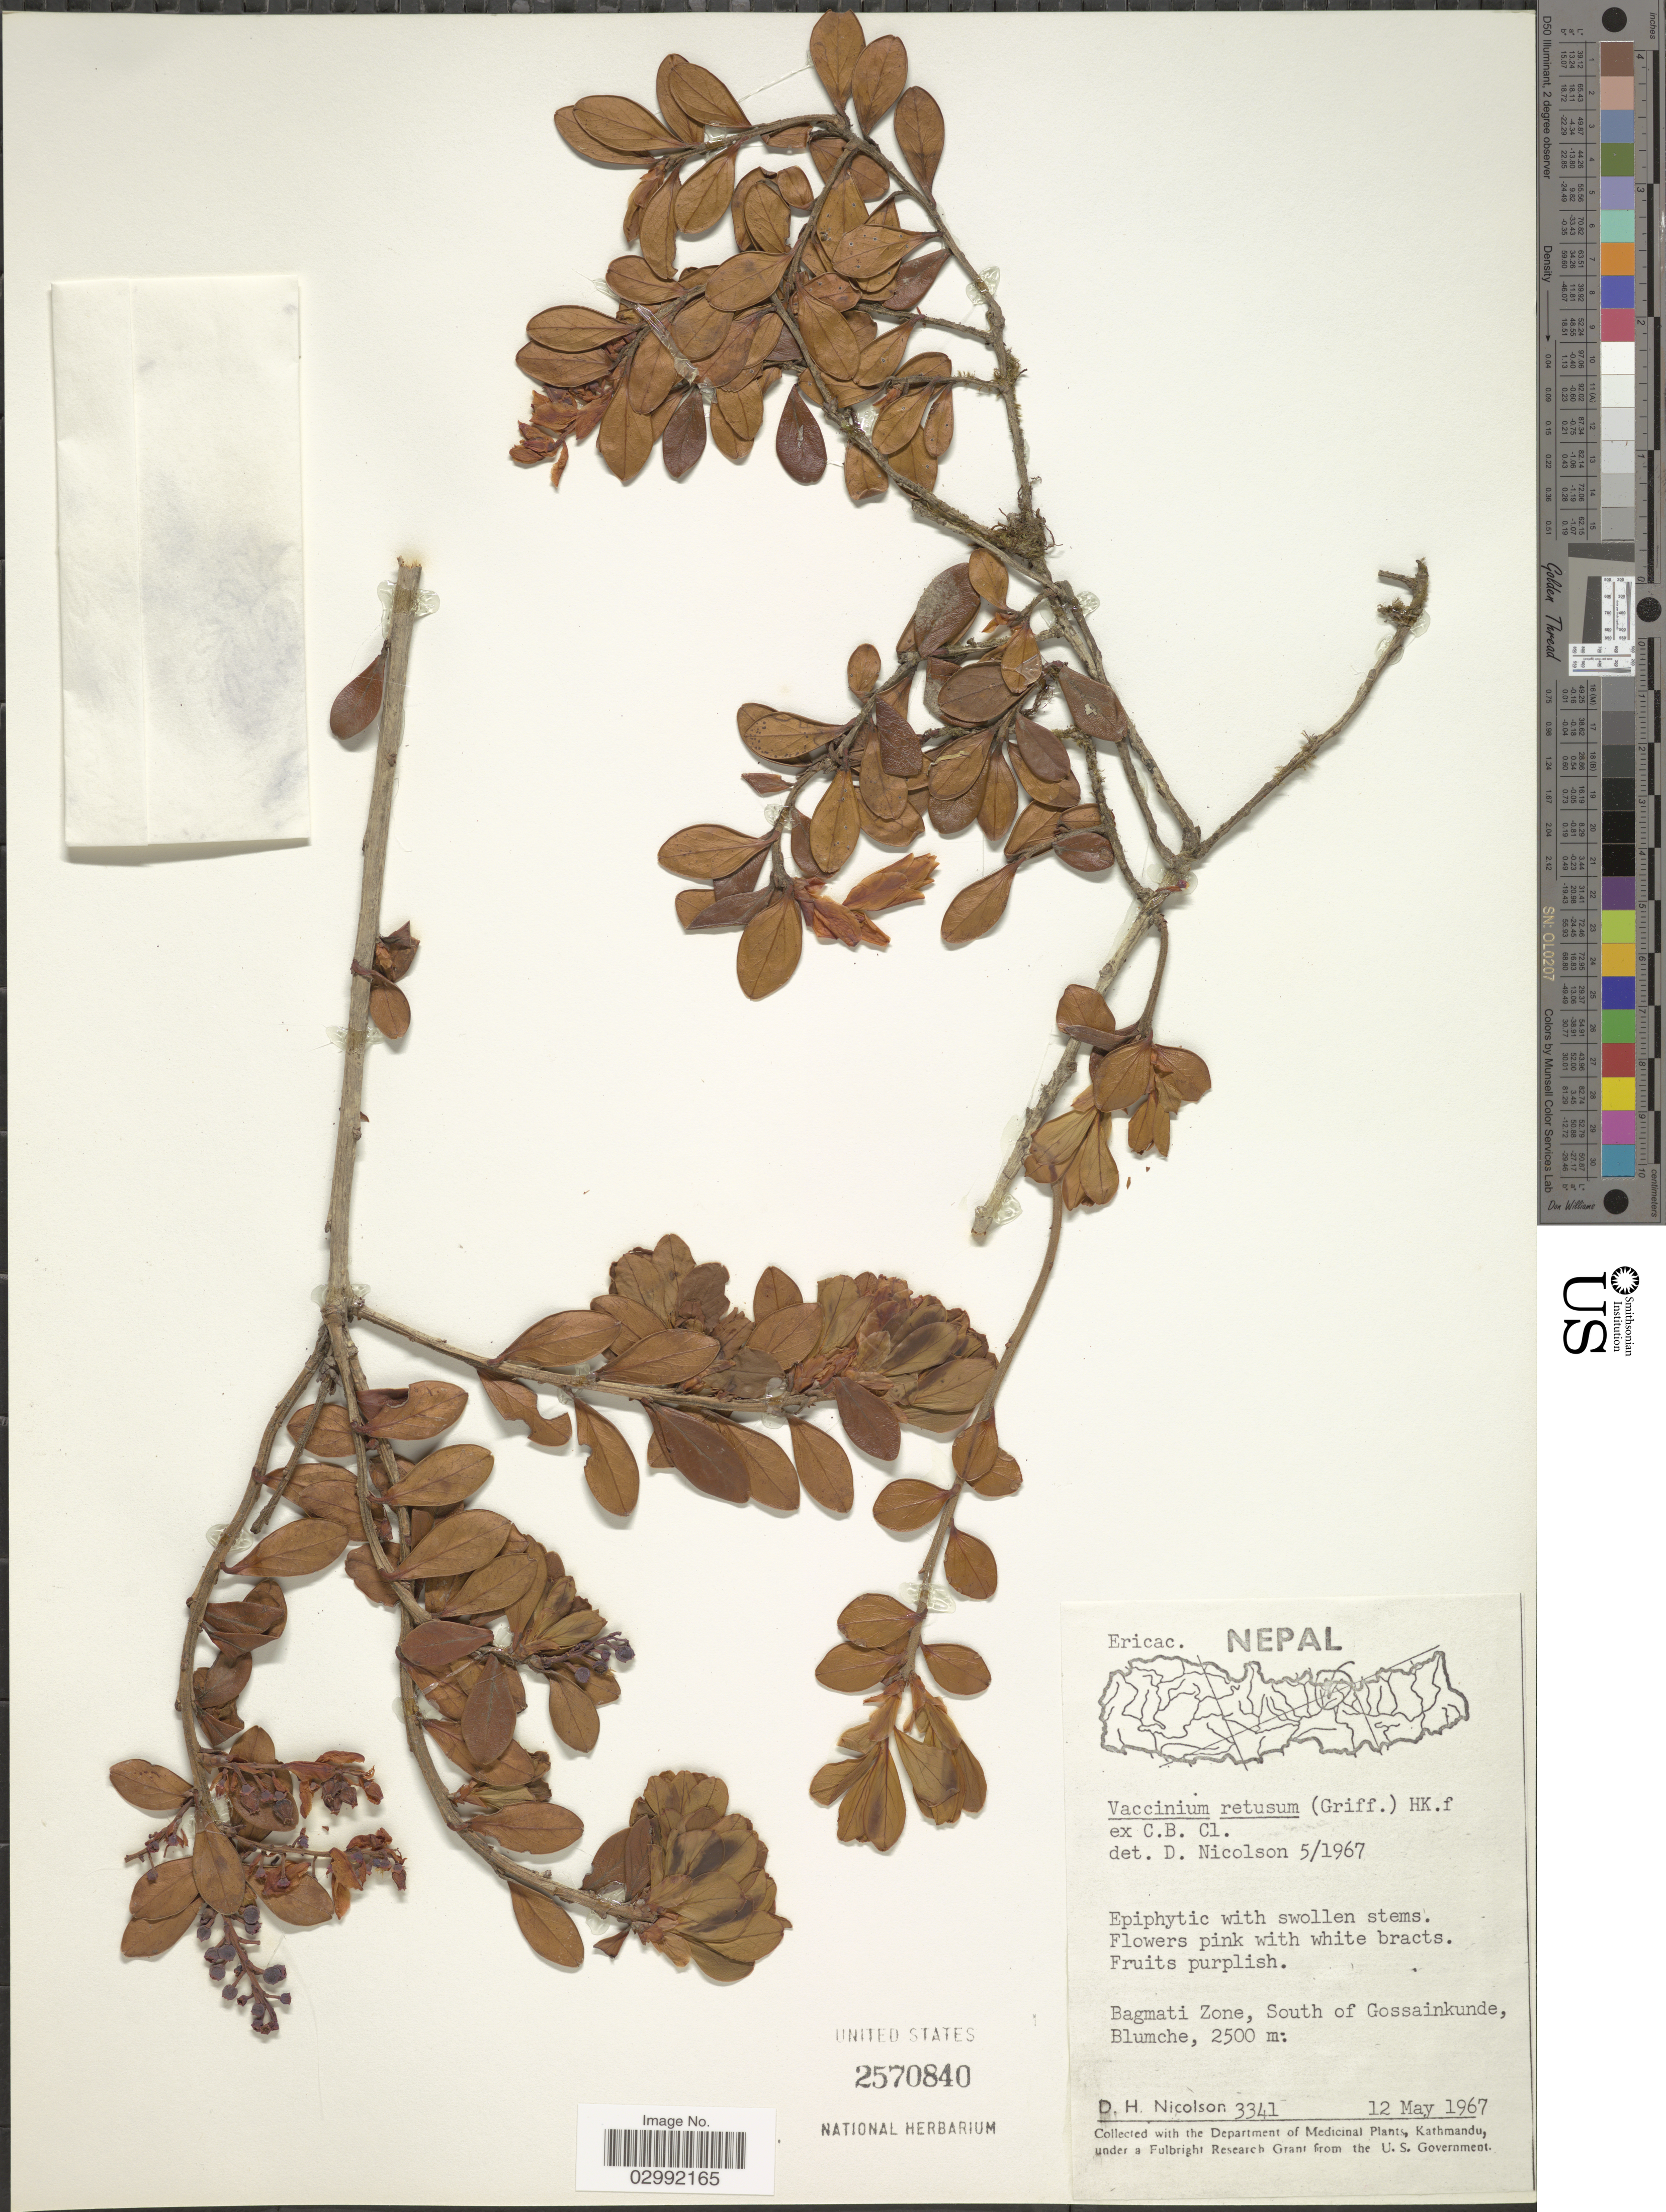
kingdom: Plantae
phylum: Tracheophyta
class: Magnoliopsida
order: Ericales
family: Ericaceae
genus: Vaccinium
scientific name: Vaccinium retusum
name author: (Griff.) Hook. f. ex C.B. Clarke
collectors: D. H. Nicolson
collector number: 3341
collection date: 1967-05-12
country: Nepal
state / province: Bagmati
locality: Bagmati Zone, South of Gossainkunde Blumche.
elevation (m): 2500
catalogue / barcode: US 2570840